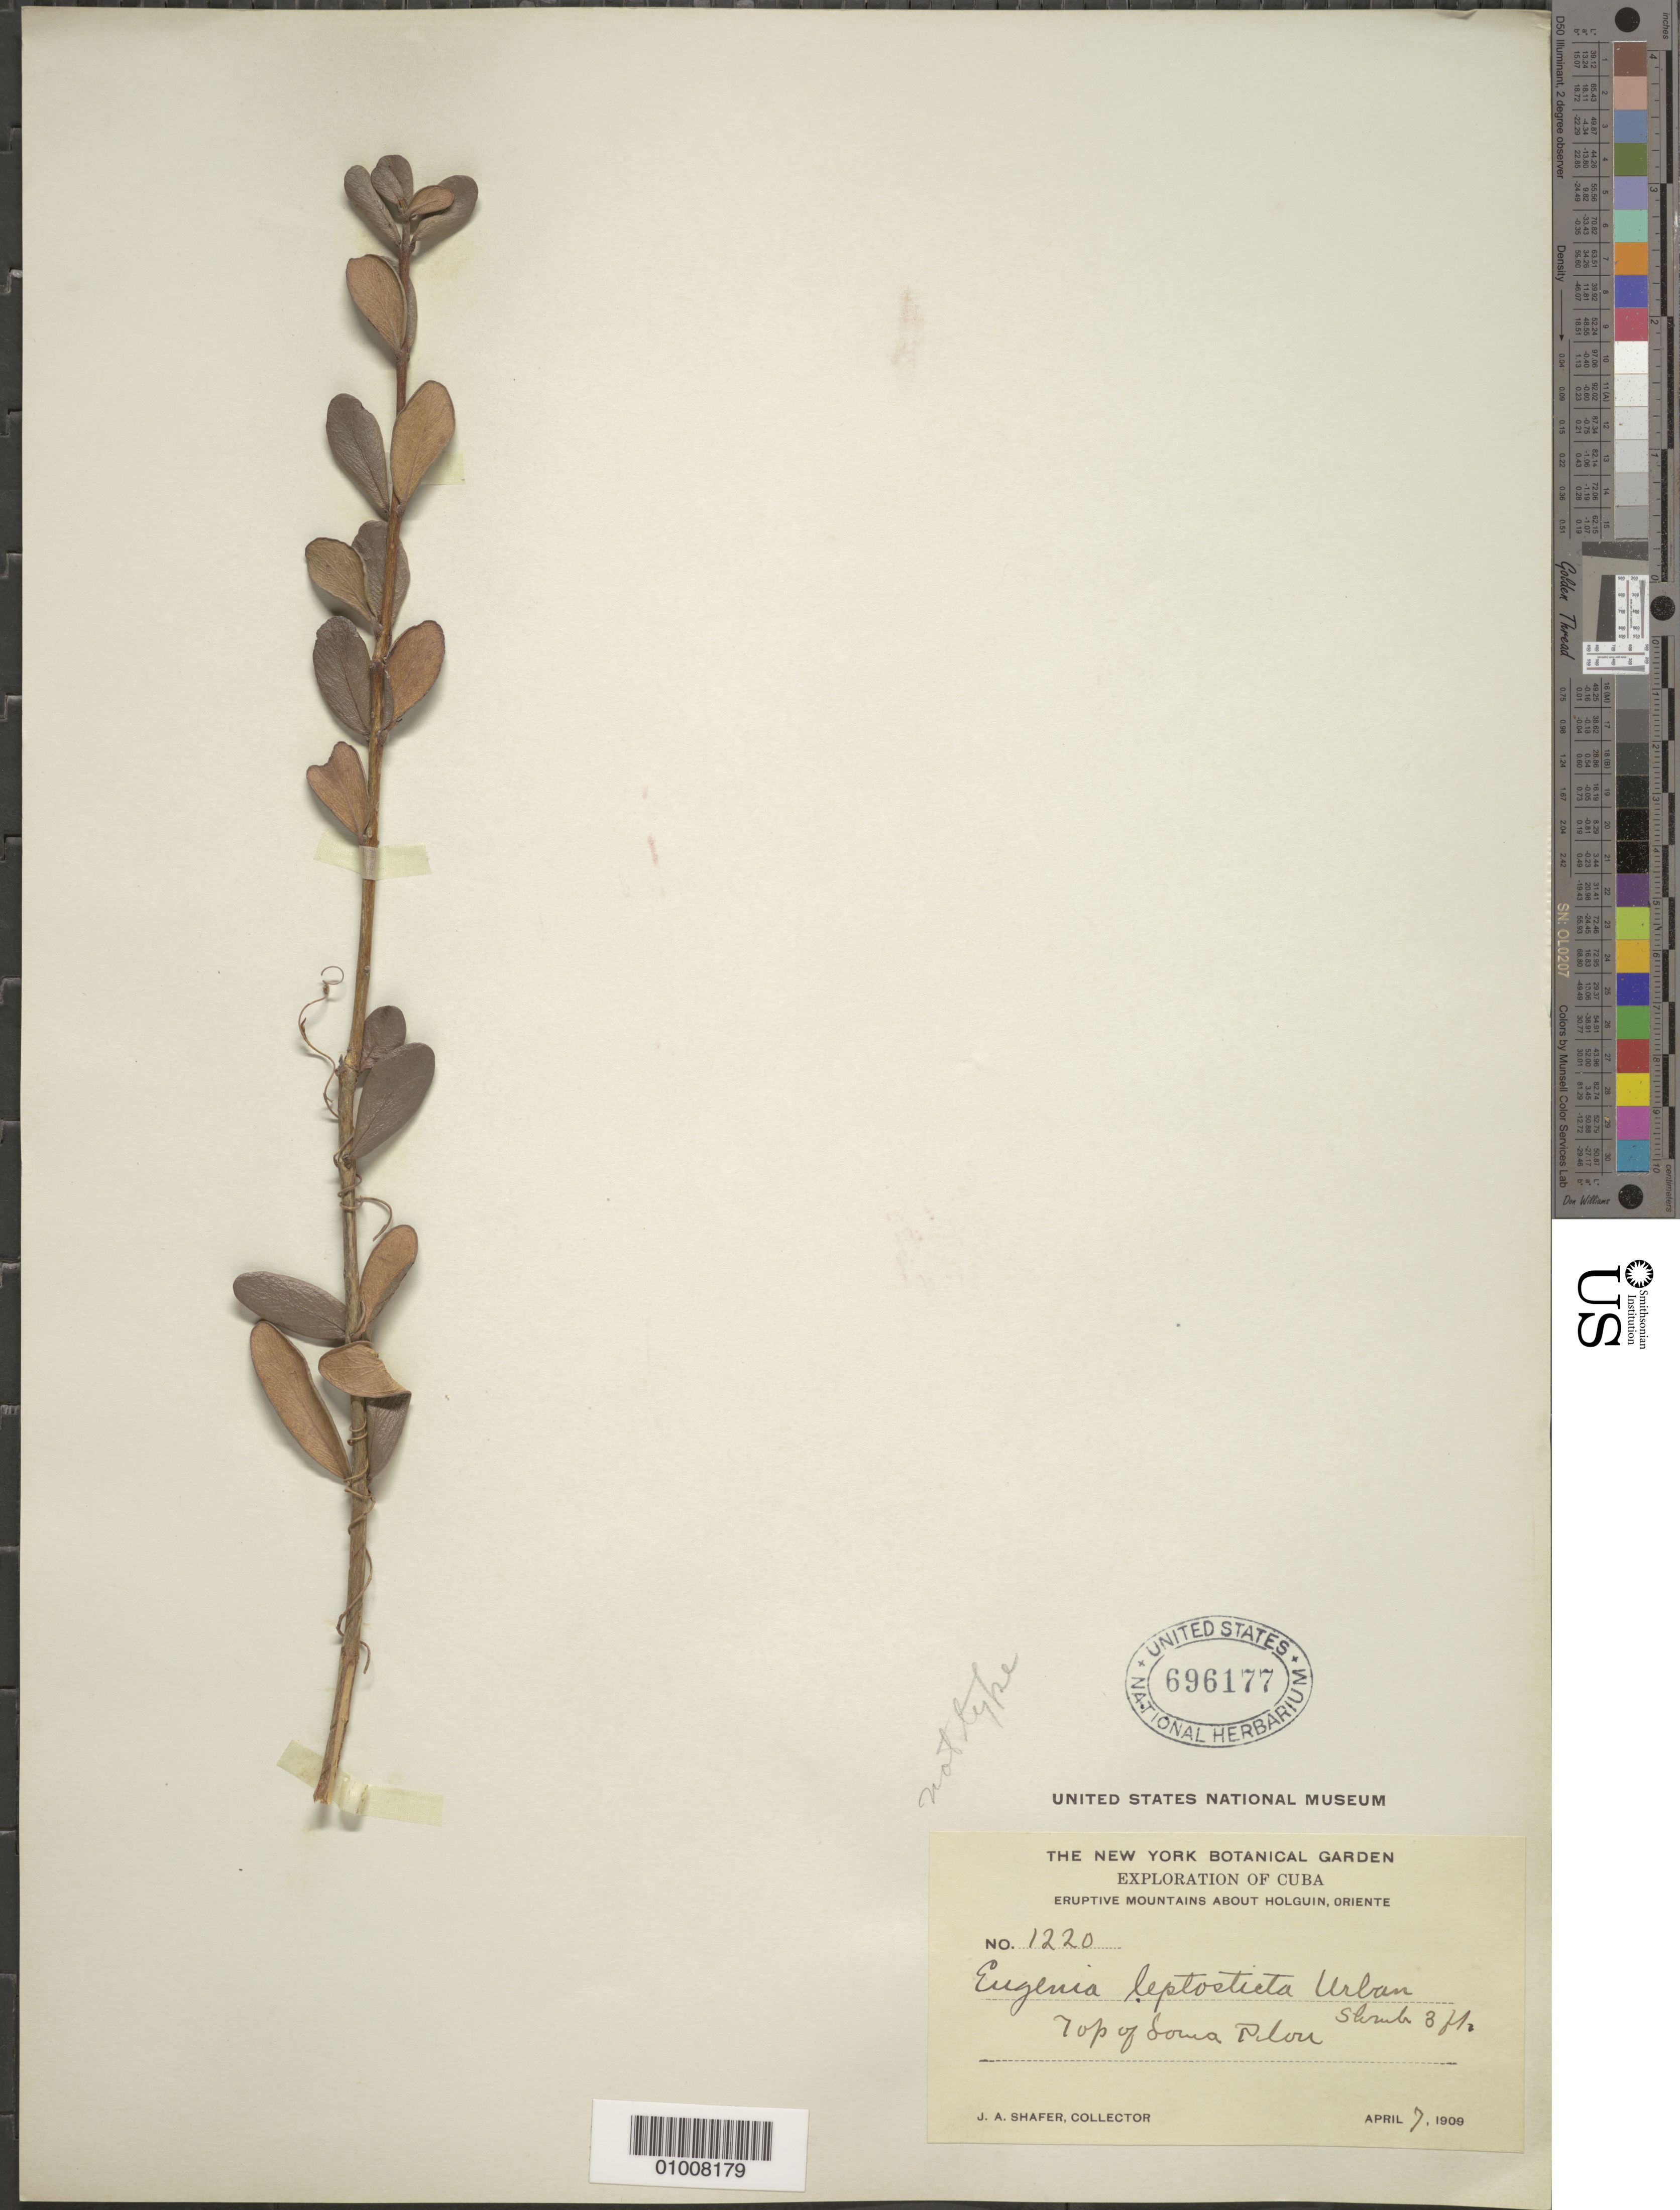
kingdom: Plantae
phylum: Tracheophyta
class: Magnoliopsida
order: Myrtales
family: Myrtaceae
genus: Eugenia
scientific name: Eugenia leptosticta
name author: Urb.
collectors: J. A. Shafer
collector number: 1220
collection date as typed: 07 Apr 1909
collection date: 1909-04-07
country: Cuba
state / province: Holguín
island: Cuba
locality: Top of Loma Pilon; volcanic mountains about Holguin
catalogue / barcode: US 696177